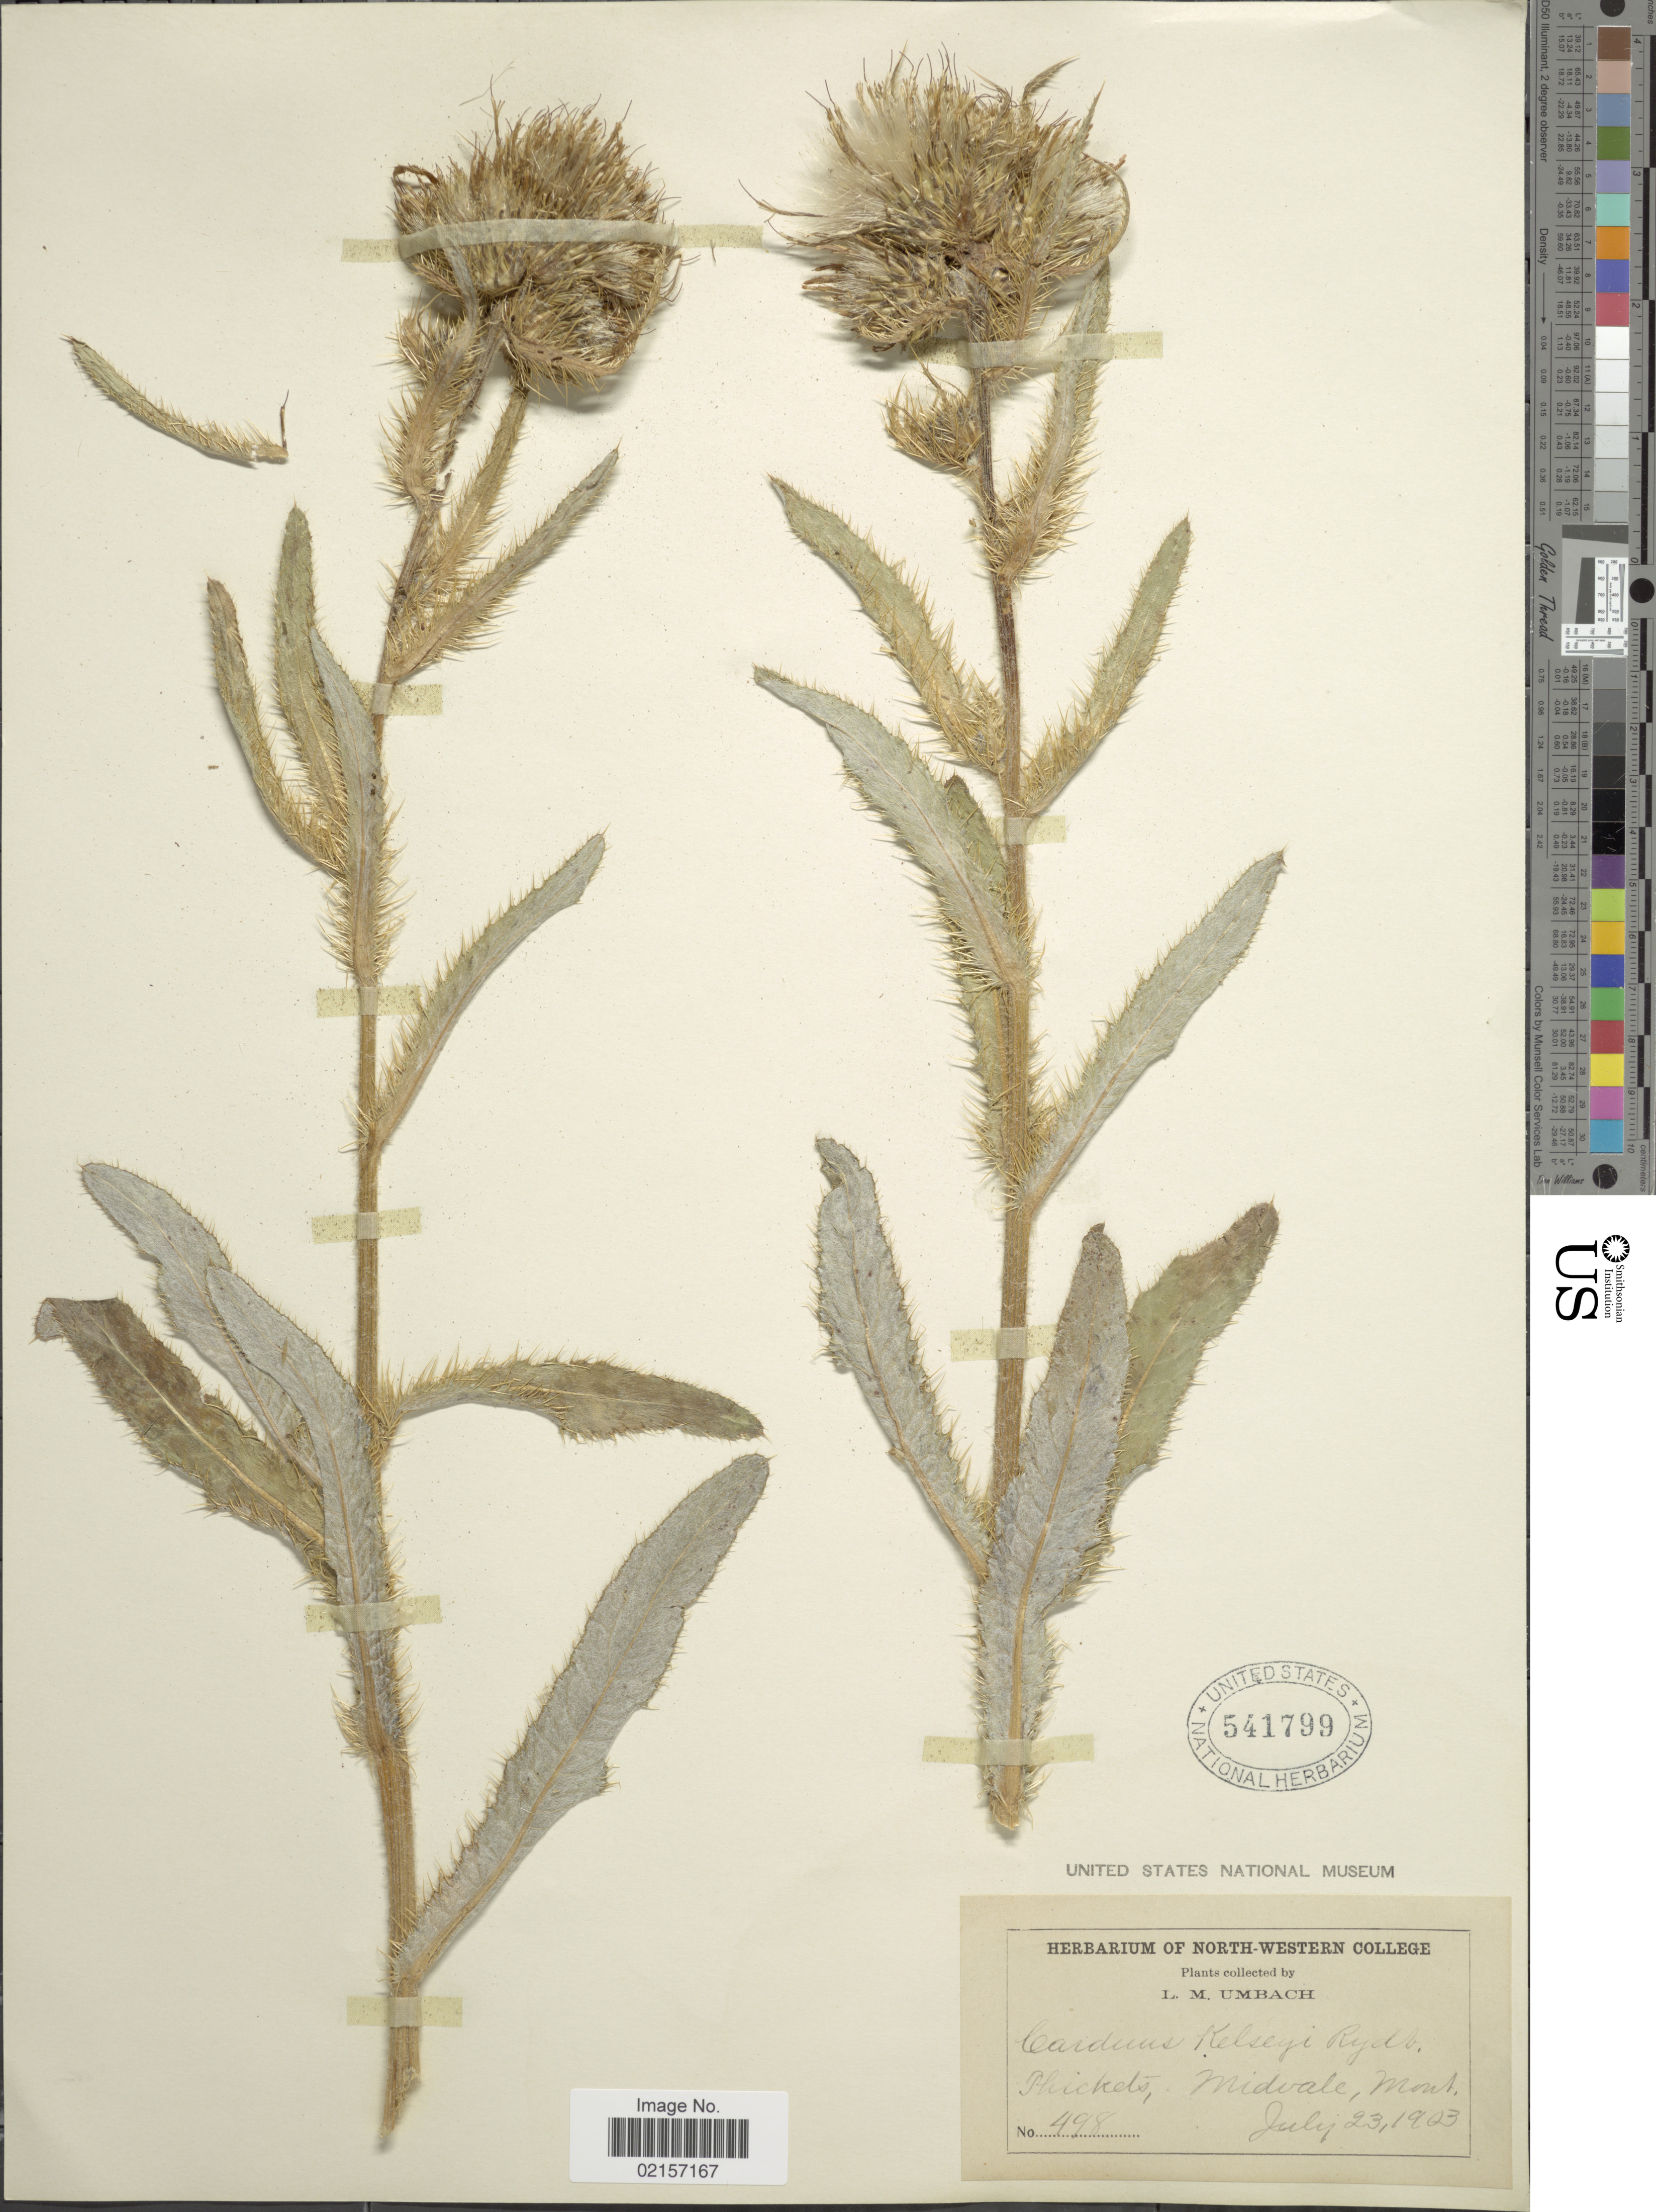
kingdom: Plantae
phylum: Tracheophyta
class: Magnoliopsida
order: Asterales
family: Asteraceae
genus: Cirsium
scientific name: Cirsium scariosum var. coloradense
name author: (Rydb.) D.J. Keil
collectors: L. M. Umbach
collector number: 498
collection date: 1903-07-23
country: United States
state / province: Montana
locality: Thicket, Midvale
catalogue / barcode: US 541799